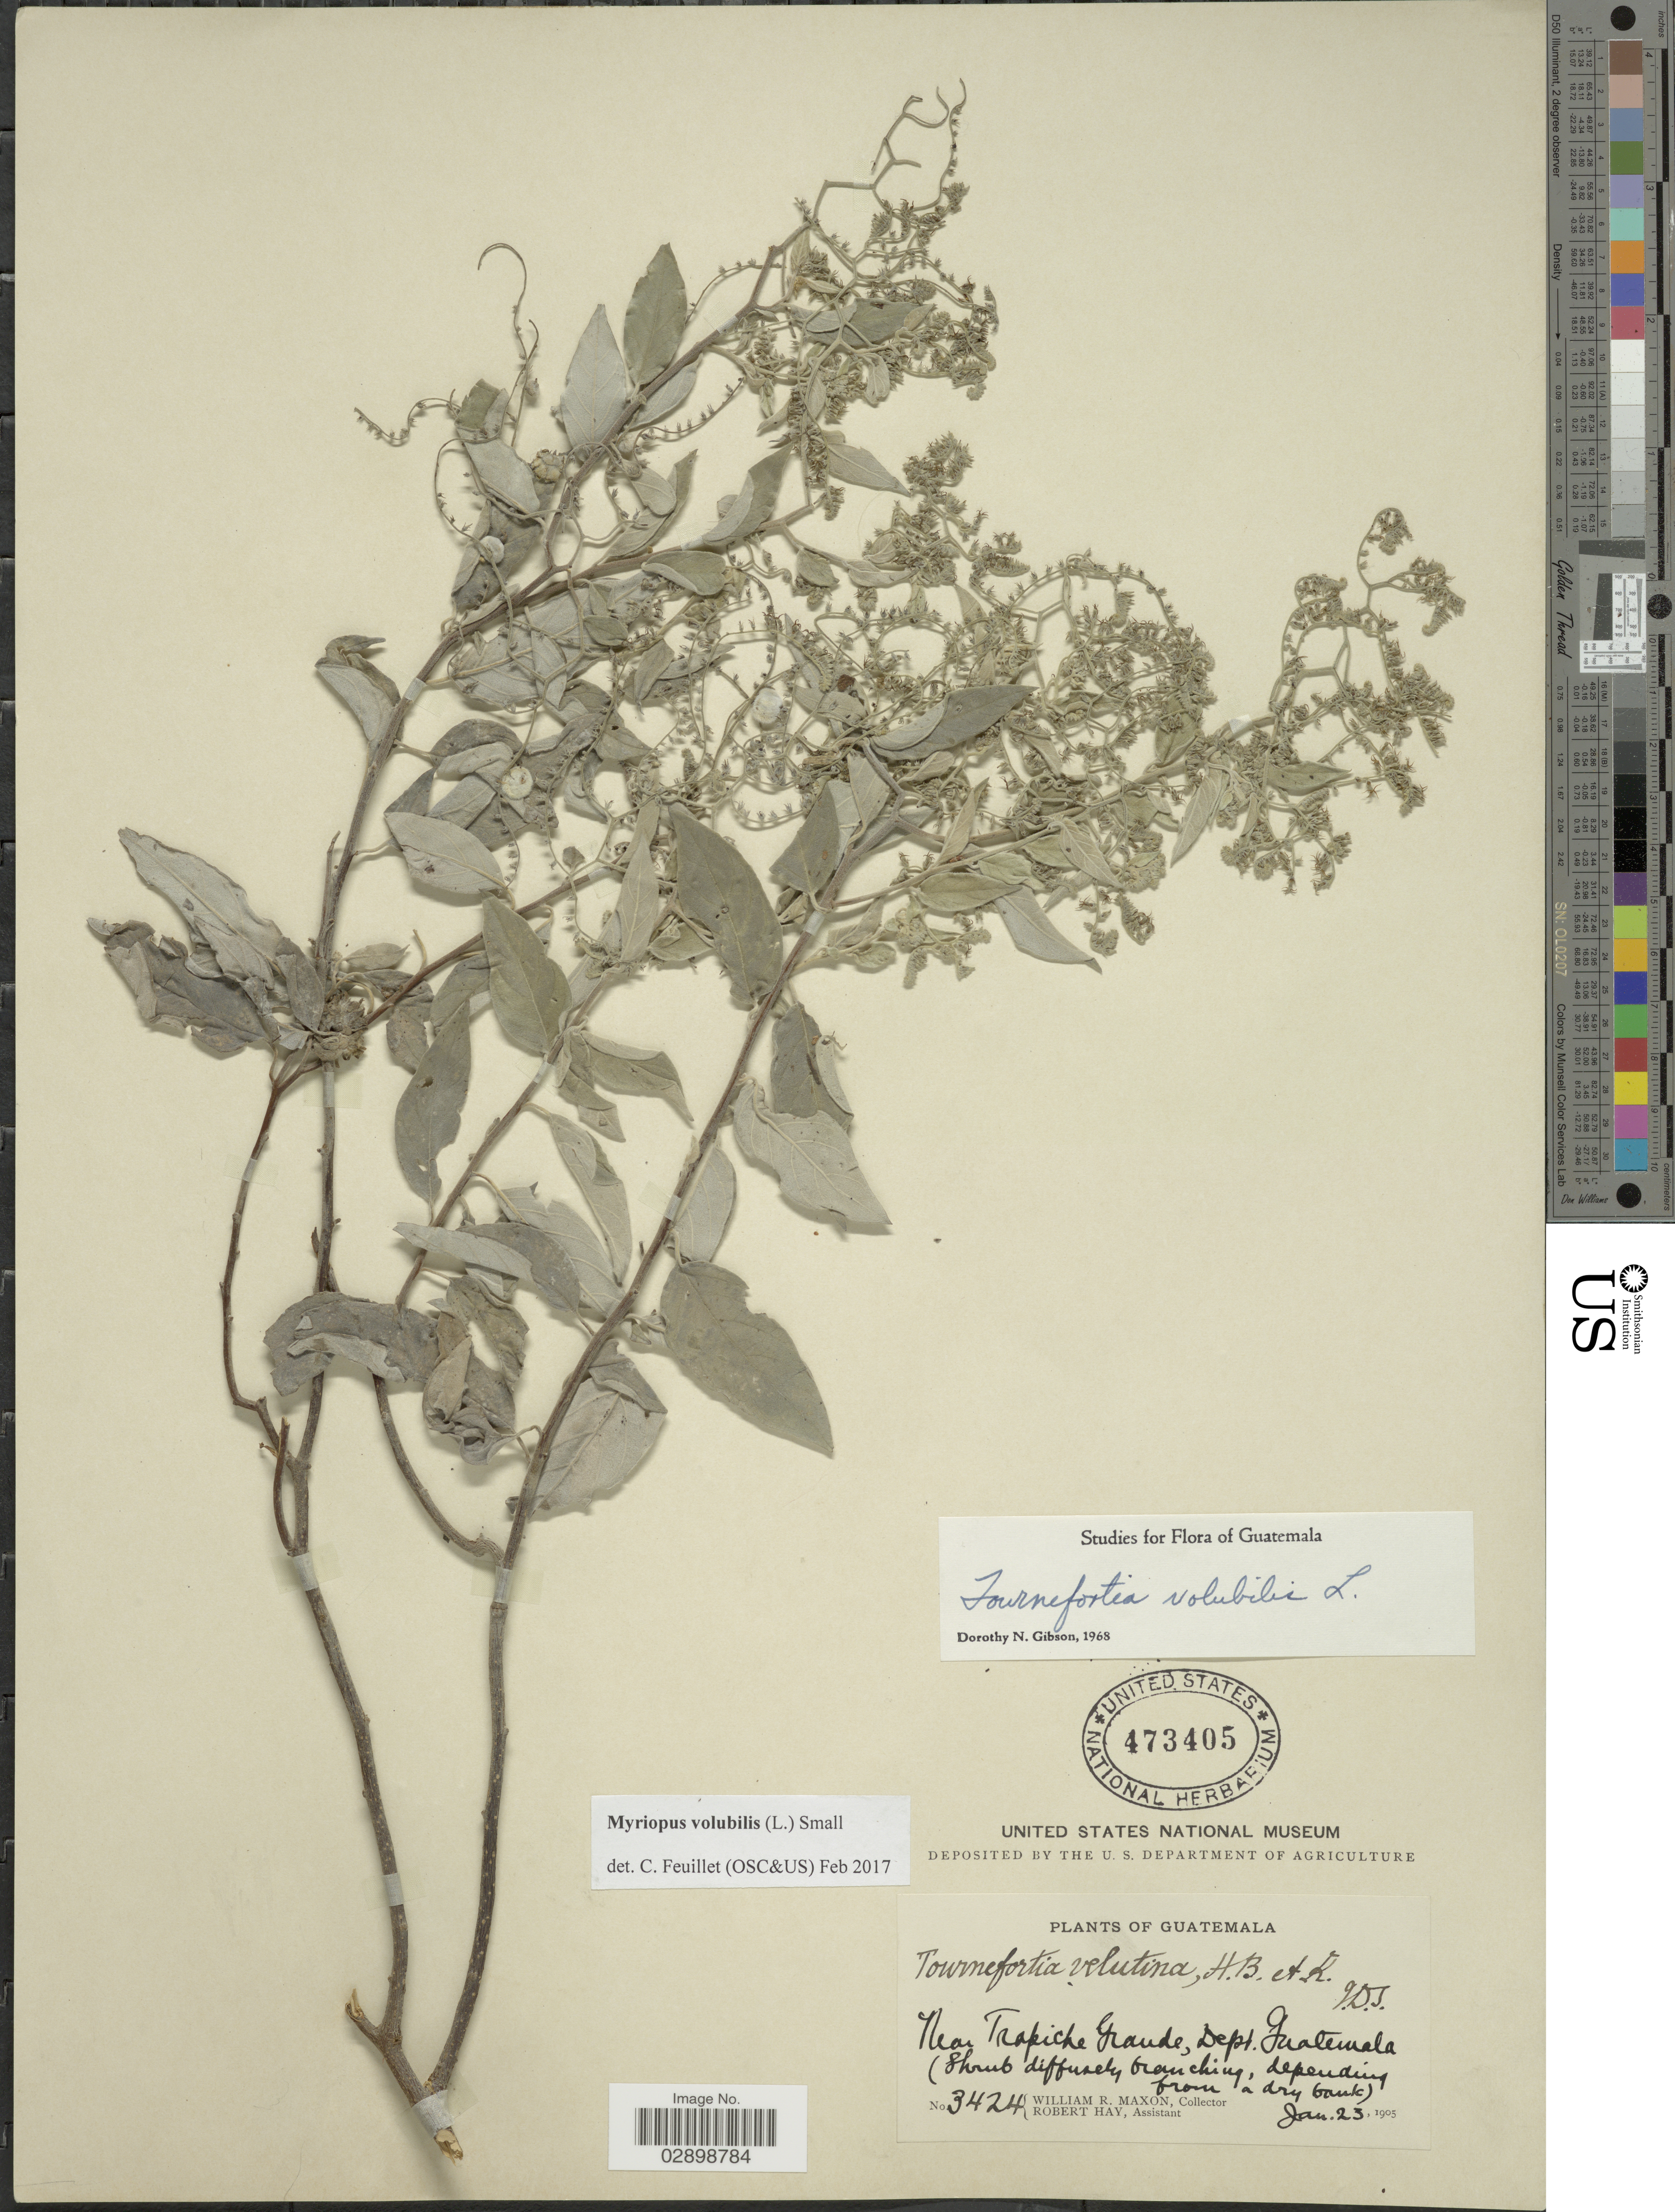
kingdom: Plantae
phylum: Tracheophyta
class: Magnoliopsida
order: Boraginales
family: Heliotropiaceae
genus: Myriopus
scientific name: Myriopus volubilis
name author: (L.) Small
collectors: W. R. Maxon & R. Hay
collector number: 3424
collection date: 1905-01-23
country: Guatemala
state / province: Guatemala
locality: Near Trapiche Grande, Dept. Guatemala.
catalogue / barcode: US 473405